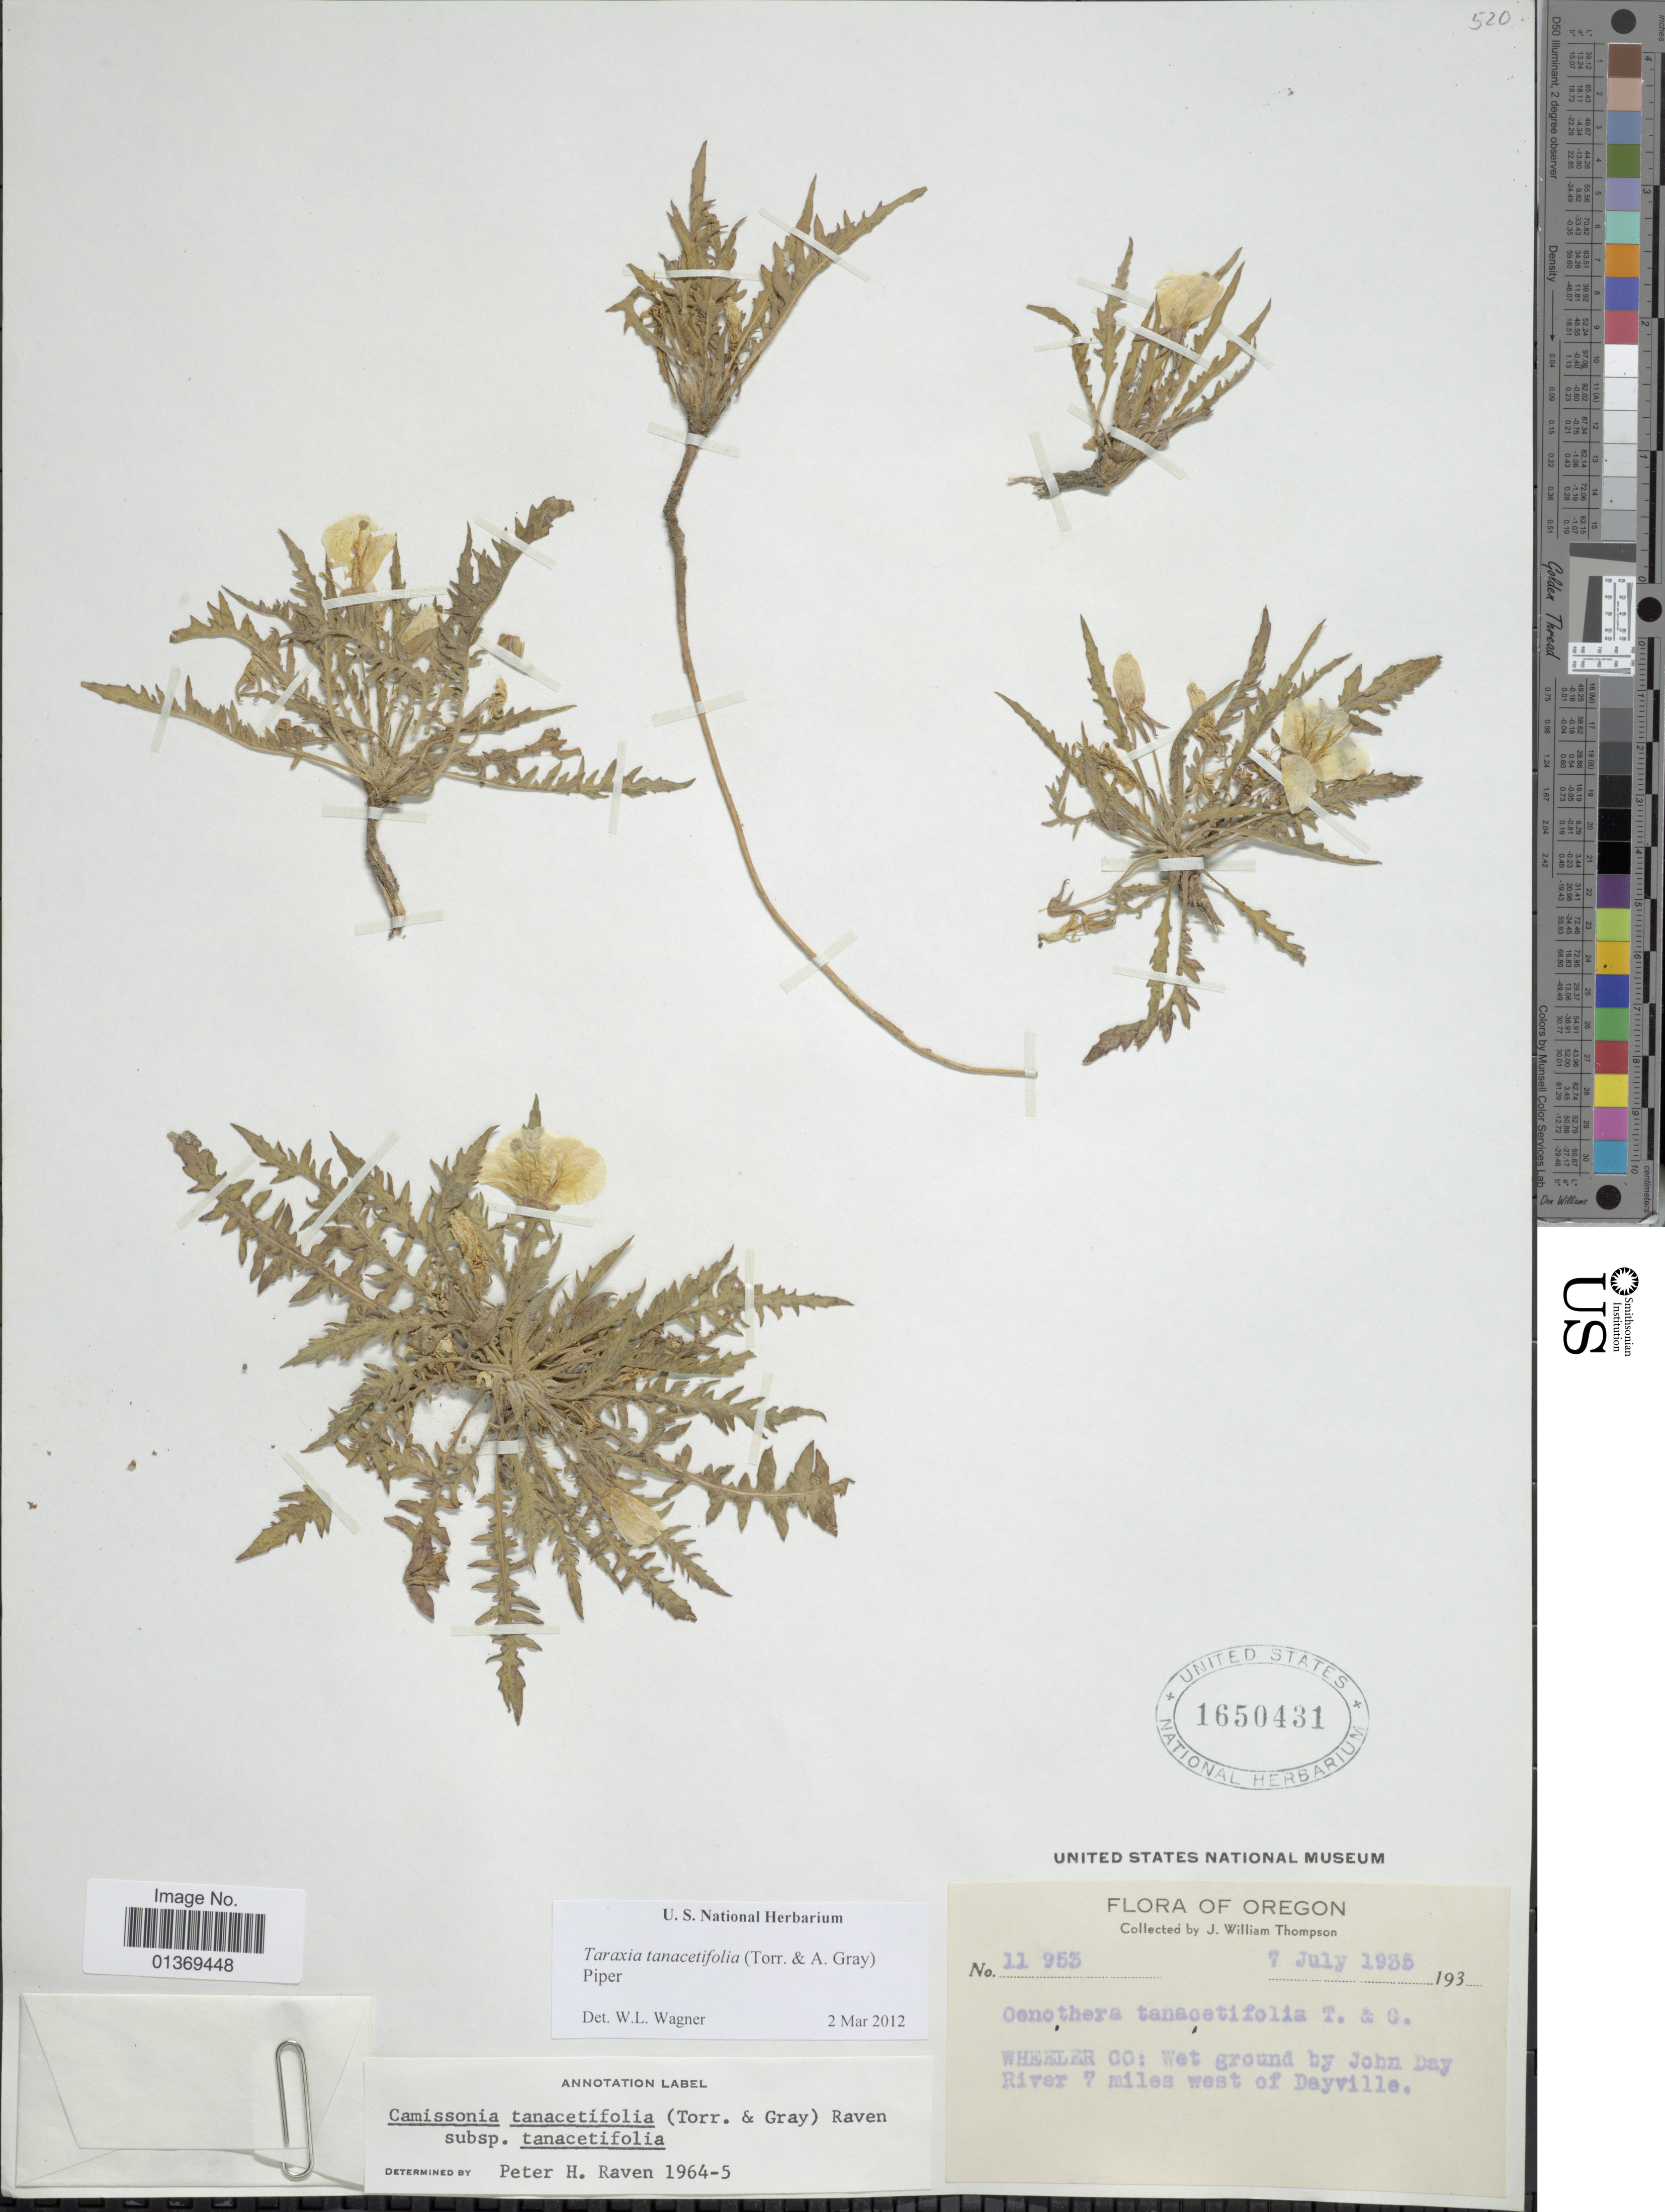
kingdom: Plantae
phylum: Tracheophyta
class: Magnoliopsida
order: Myrtales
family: Onagraceae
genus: Taraxia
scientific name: Taraxia tanacetifolia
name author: (Torr. & A. Gray) Piper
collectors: J. W. Thompson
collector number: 11953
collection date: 1935-07-07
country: United States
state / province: Oregon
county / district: Wheeler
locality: Wheeler Co: Wet ground by John Day River 7 miles west of Dayville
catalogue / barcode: US 1650431